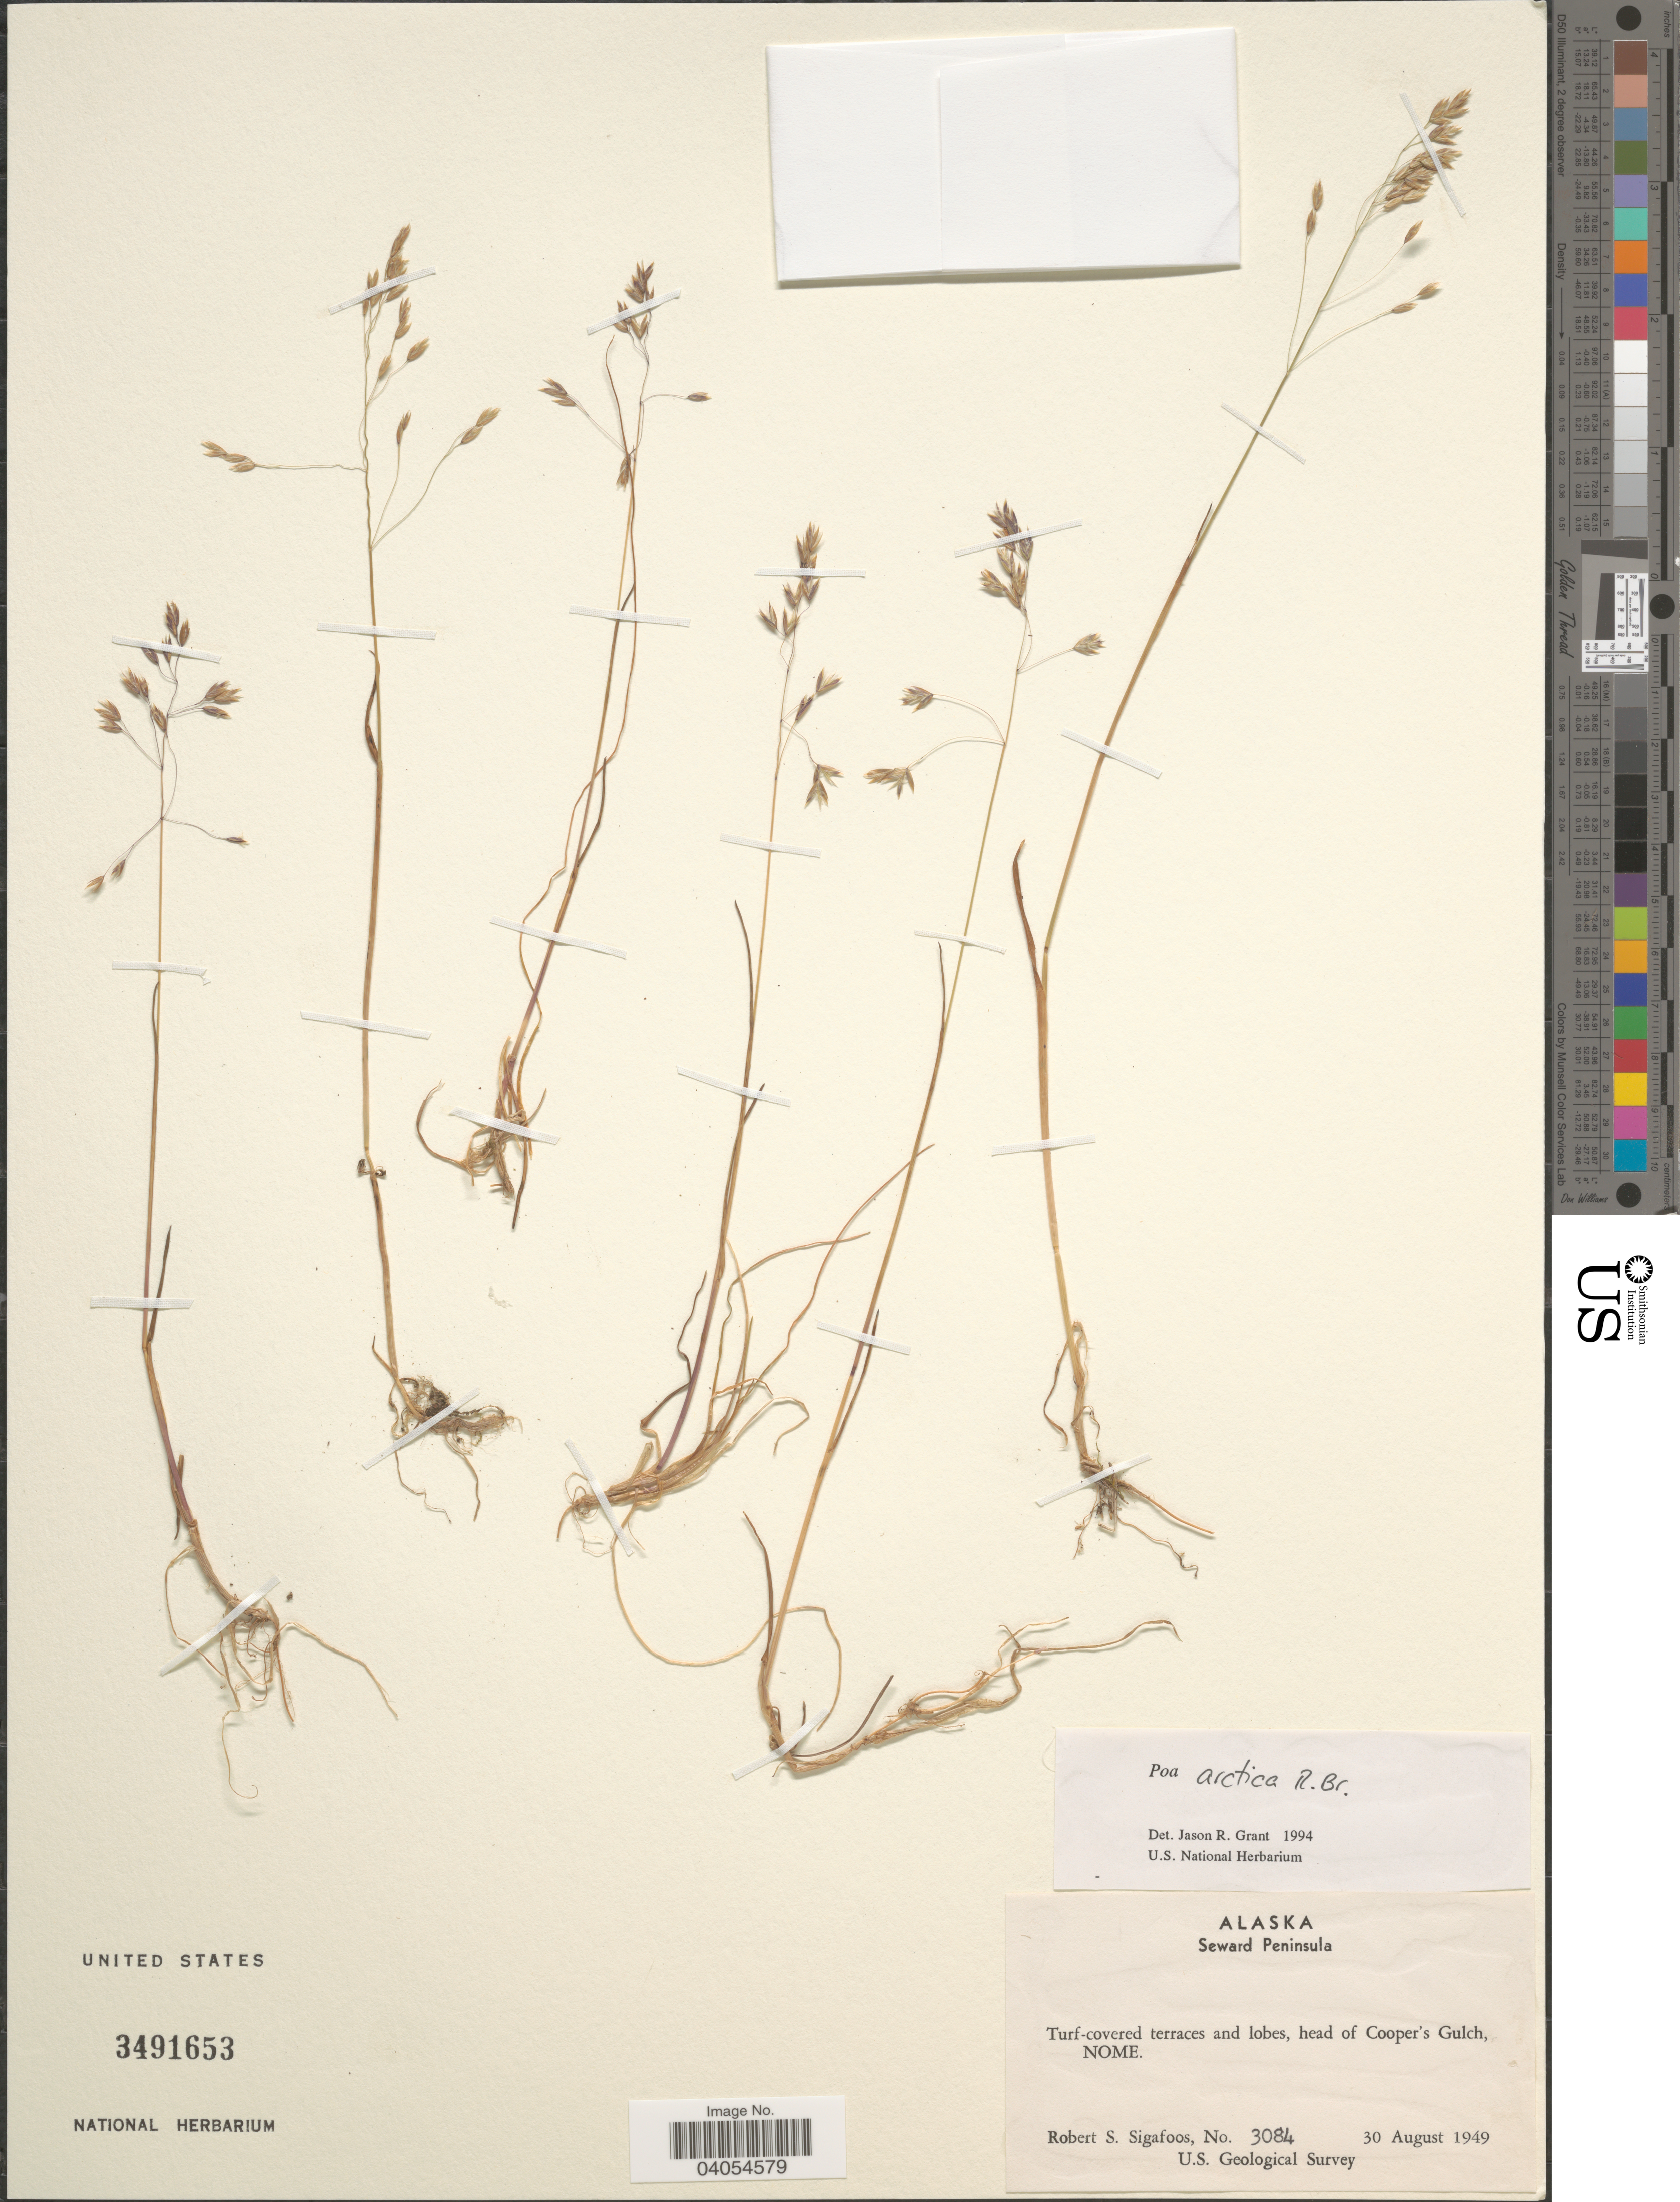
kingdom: Plantae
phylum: Tracheophyta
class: Liliopsida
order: Poales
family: Poaceae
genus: Poa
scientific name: Poa arctica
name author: R. Br.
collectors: R. Sigafoos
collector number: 3084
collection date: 1949-08-30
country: United States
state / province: Alaska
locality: Seward Peninsula. Turf-covered terraces and lobes, head of Cooper's Gulch, Nome.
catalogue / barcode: US 3491653